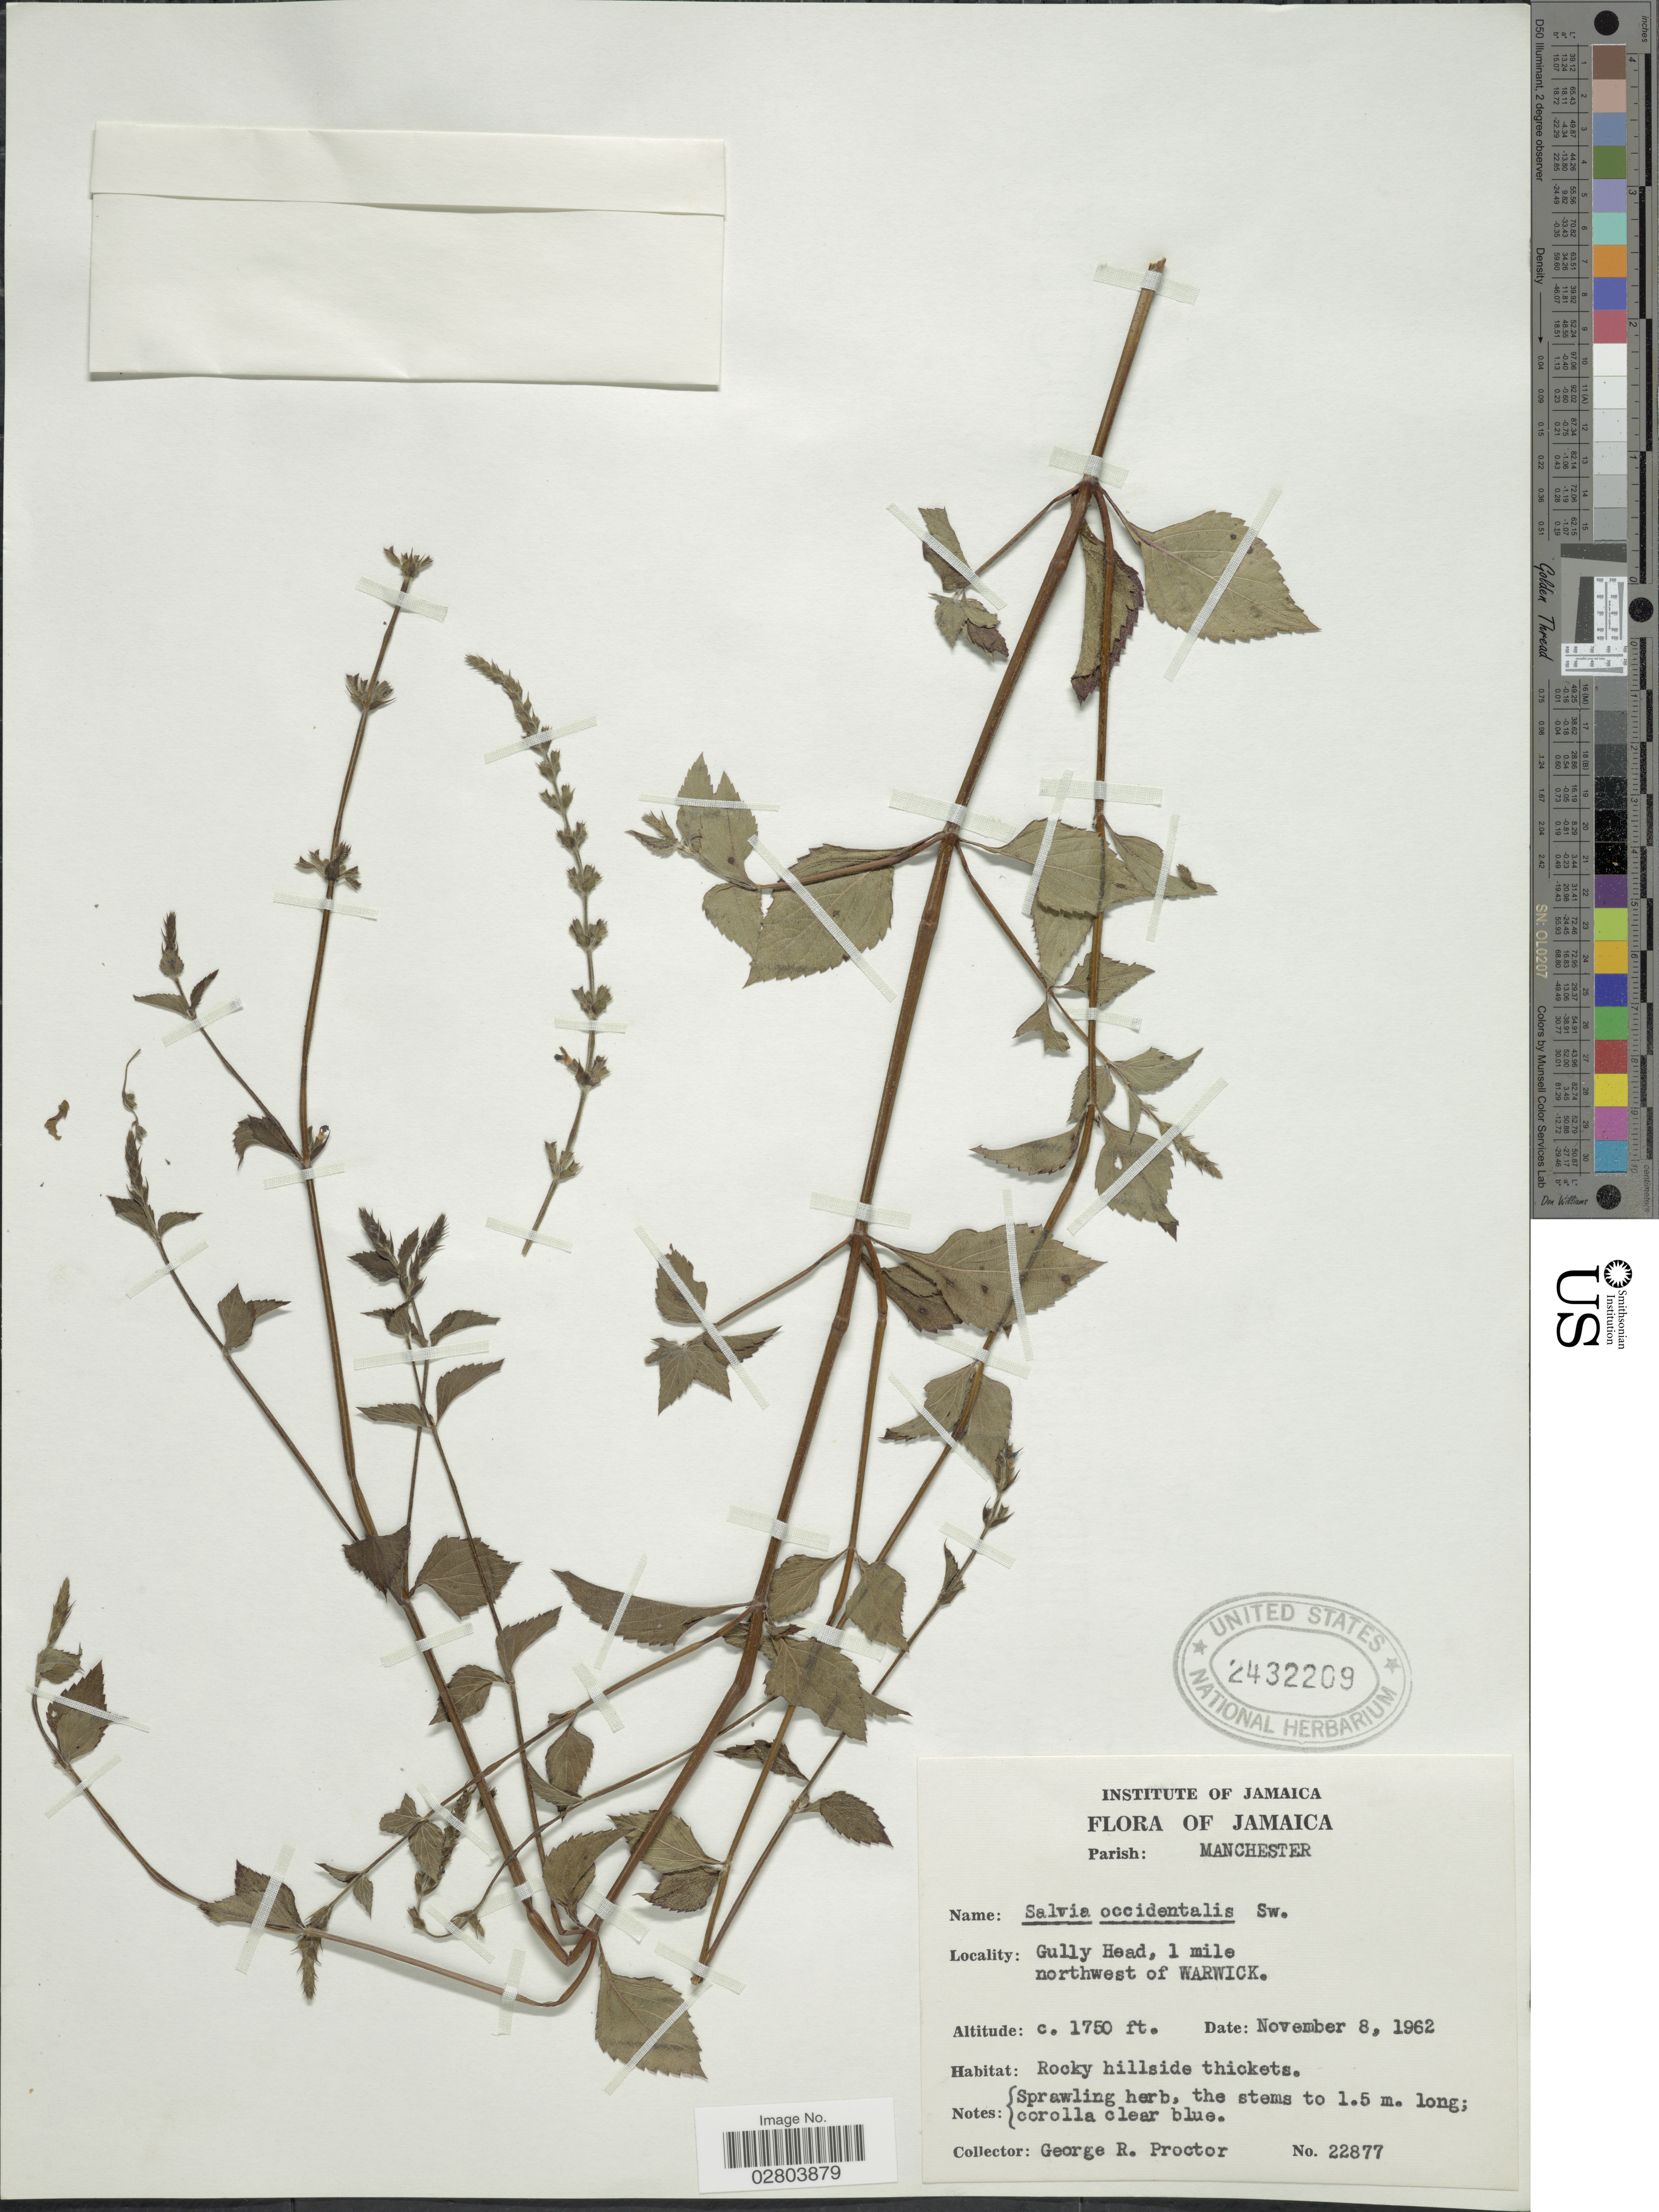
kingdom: Plantae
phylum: Tracheophyta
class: Magnoliopsida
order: Lamiales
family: Lamiaceae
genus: Salvia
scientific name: Salvia occidentalis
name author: Sw.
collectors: G. R. Proctor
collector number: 22877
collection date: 1962-11-08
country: Jamaica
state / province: Manchester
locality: Parish: Manchester. Gully Head, 1 mile northwest of Warwick.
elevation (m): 533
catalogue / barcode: US 2432209